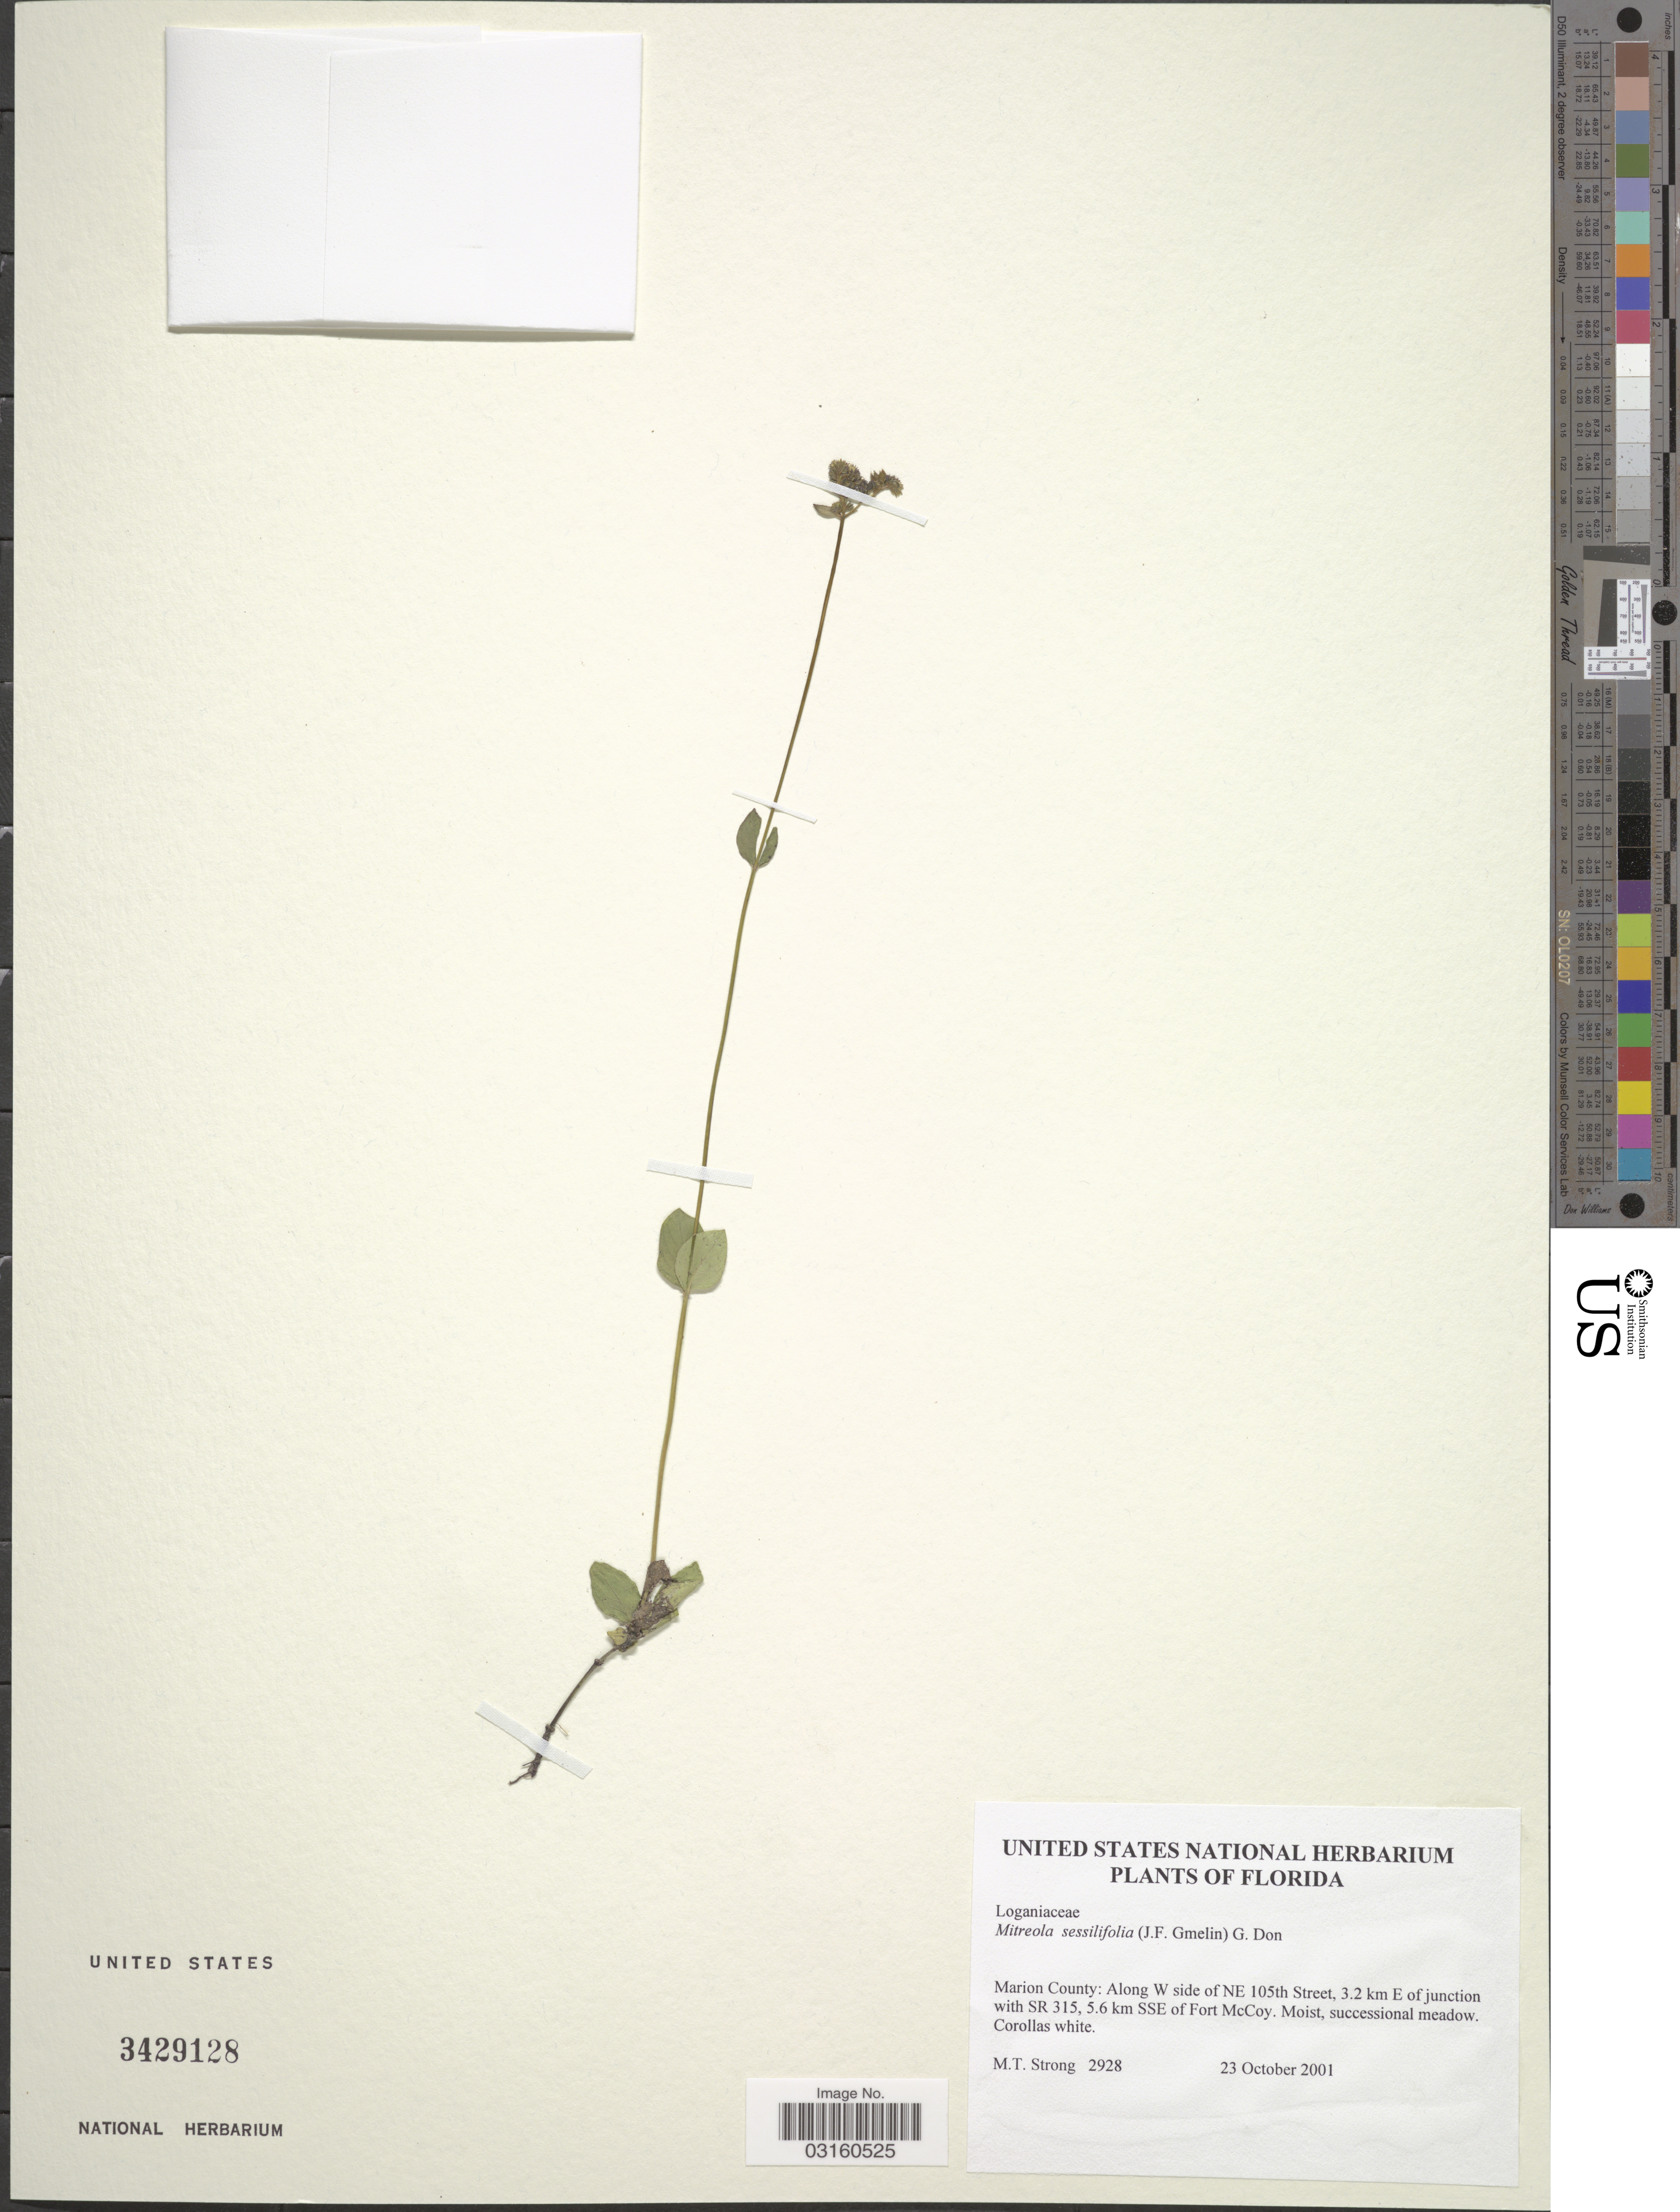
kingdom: Plantae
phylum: Tracheophyta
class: Magnoliopsida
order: Gentianales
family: Loganiaceae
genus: Mitreola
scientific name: Mitreola sessilifolia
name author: (J.F. Gmel.) G. Don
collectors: M. T. Strong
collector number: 2928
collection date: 2001-10-23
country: United States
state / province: Florida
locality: Marion County: Along W side of NE 105th Street, 3.2 km E of junction with SR 315, 5.6 km SSE of Fort McCoy.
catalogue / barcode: US 3429128